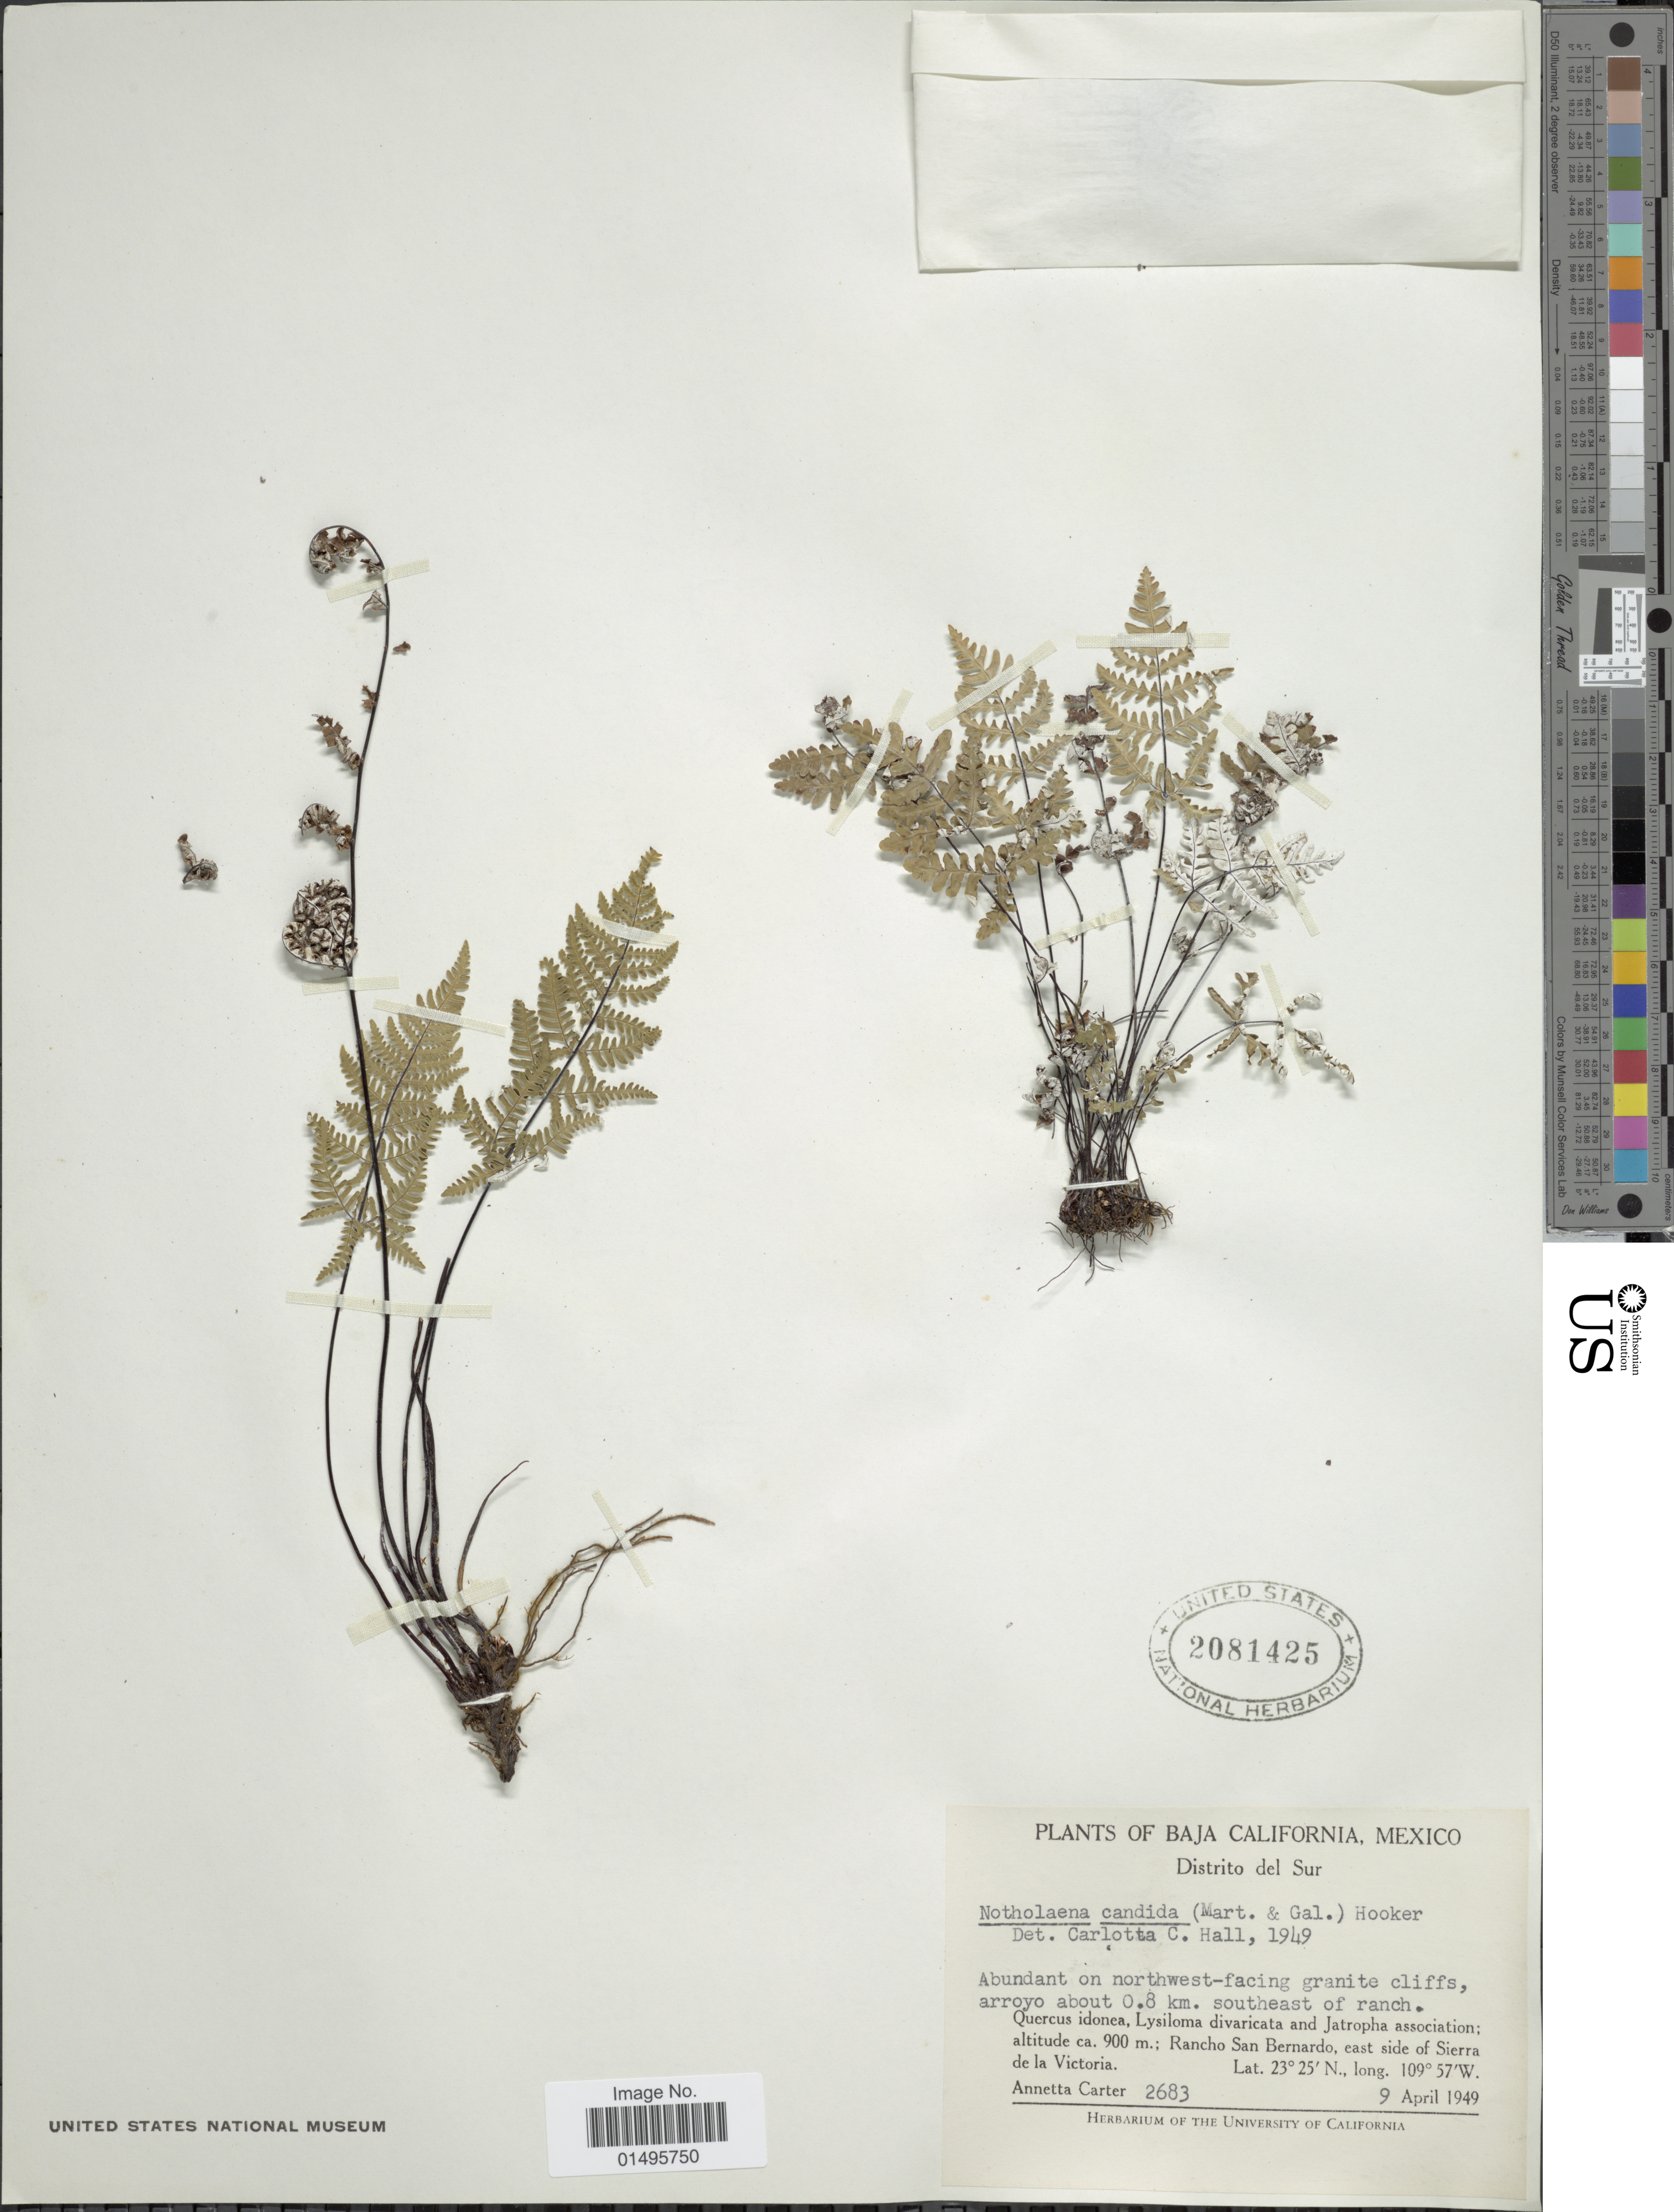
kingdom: Plantae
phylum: Tracheophyta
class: Polypodiopsida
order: Polypodiales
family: Pteridaceae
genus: Notholaena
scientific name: Notholaena candida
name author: (M. Martens) Hook.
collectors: A. Carter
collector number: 2683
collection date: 1949-04-09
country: Mexico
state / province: Baja California Sur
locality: Abundant on northwest- facing granitte cliffs. arroyo about 0.8 km n. southeast of ranch, Rancho San Bernardo, east side of Sierra de la Victoria.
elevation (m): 900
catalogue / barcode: US 2081425